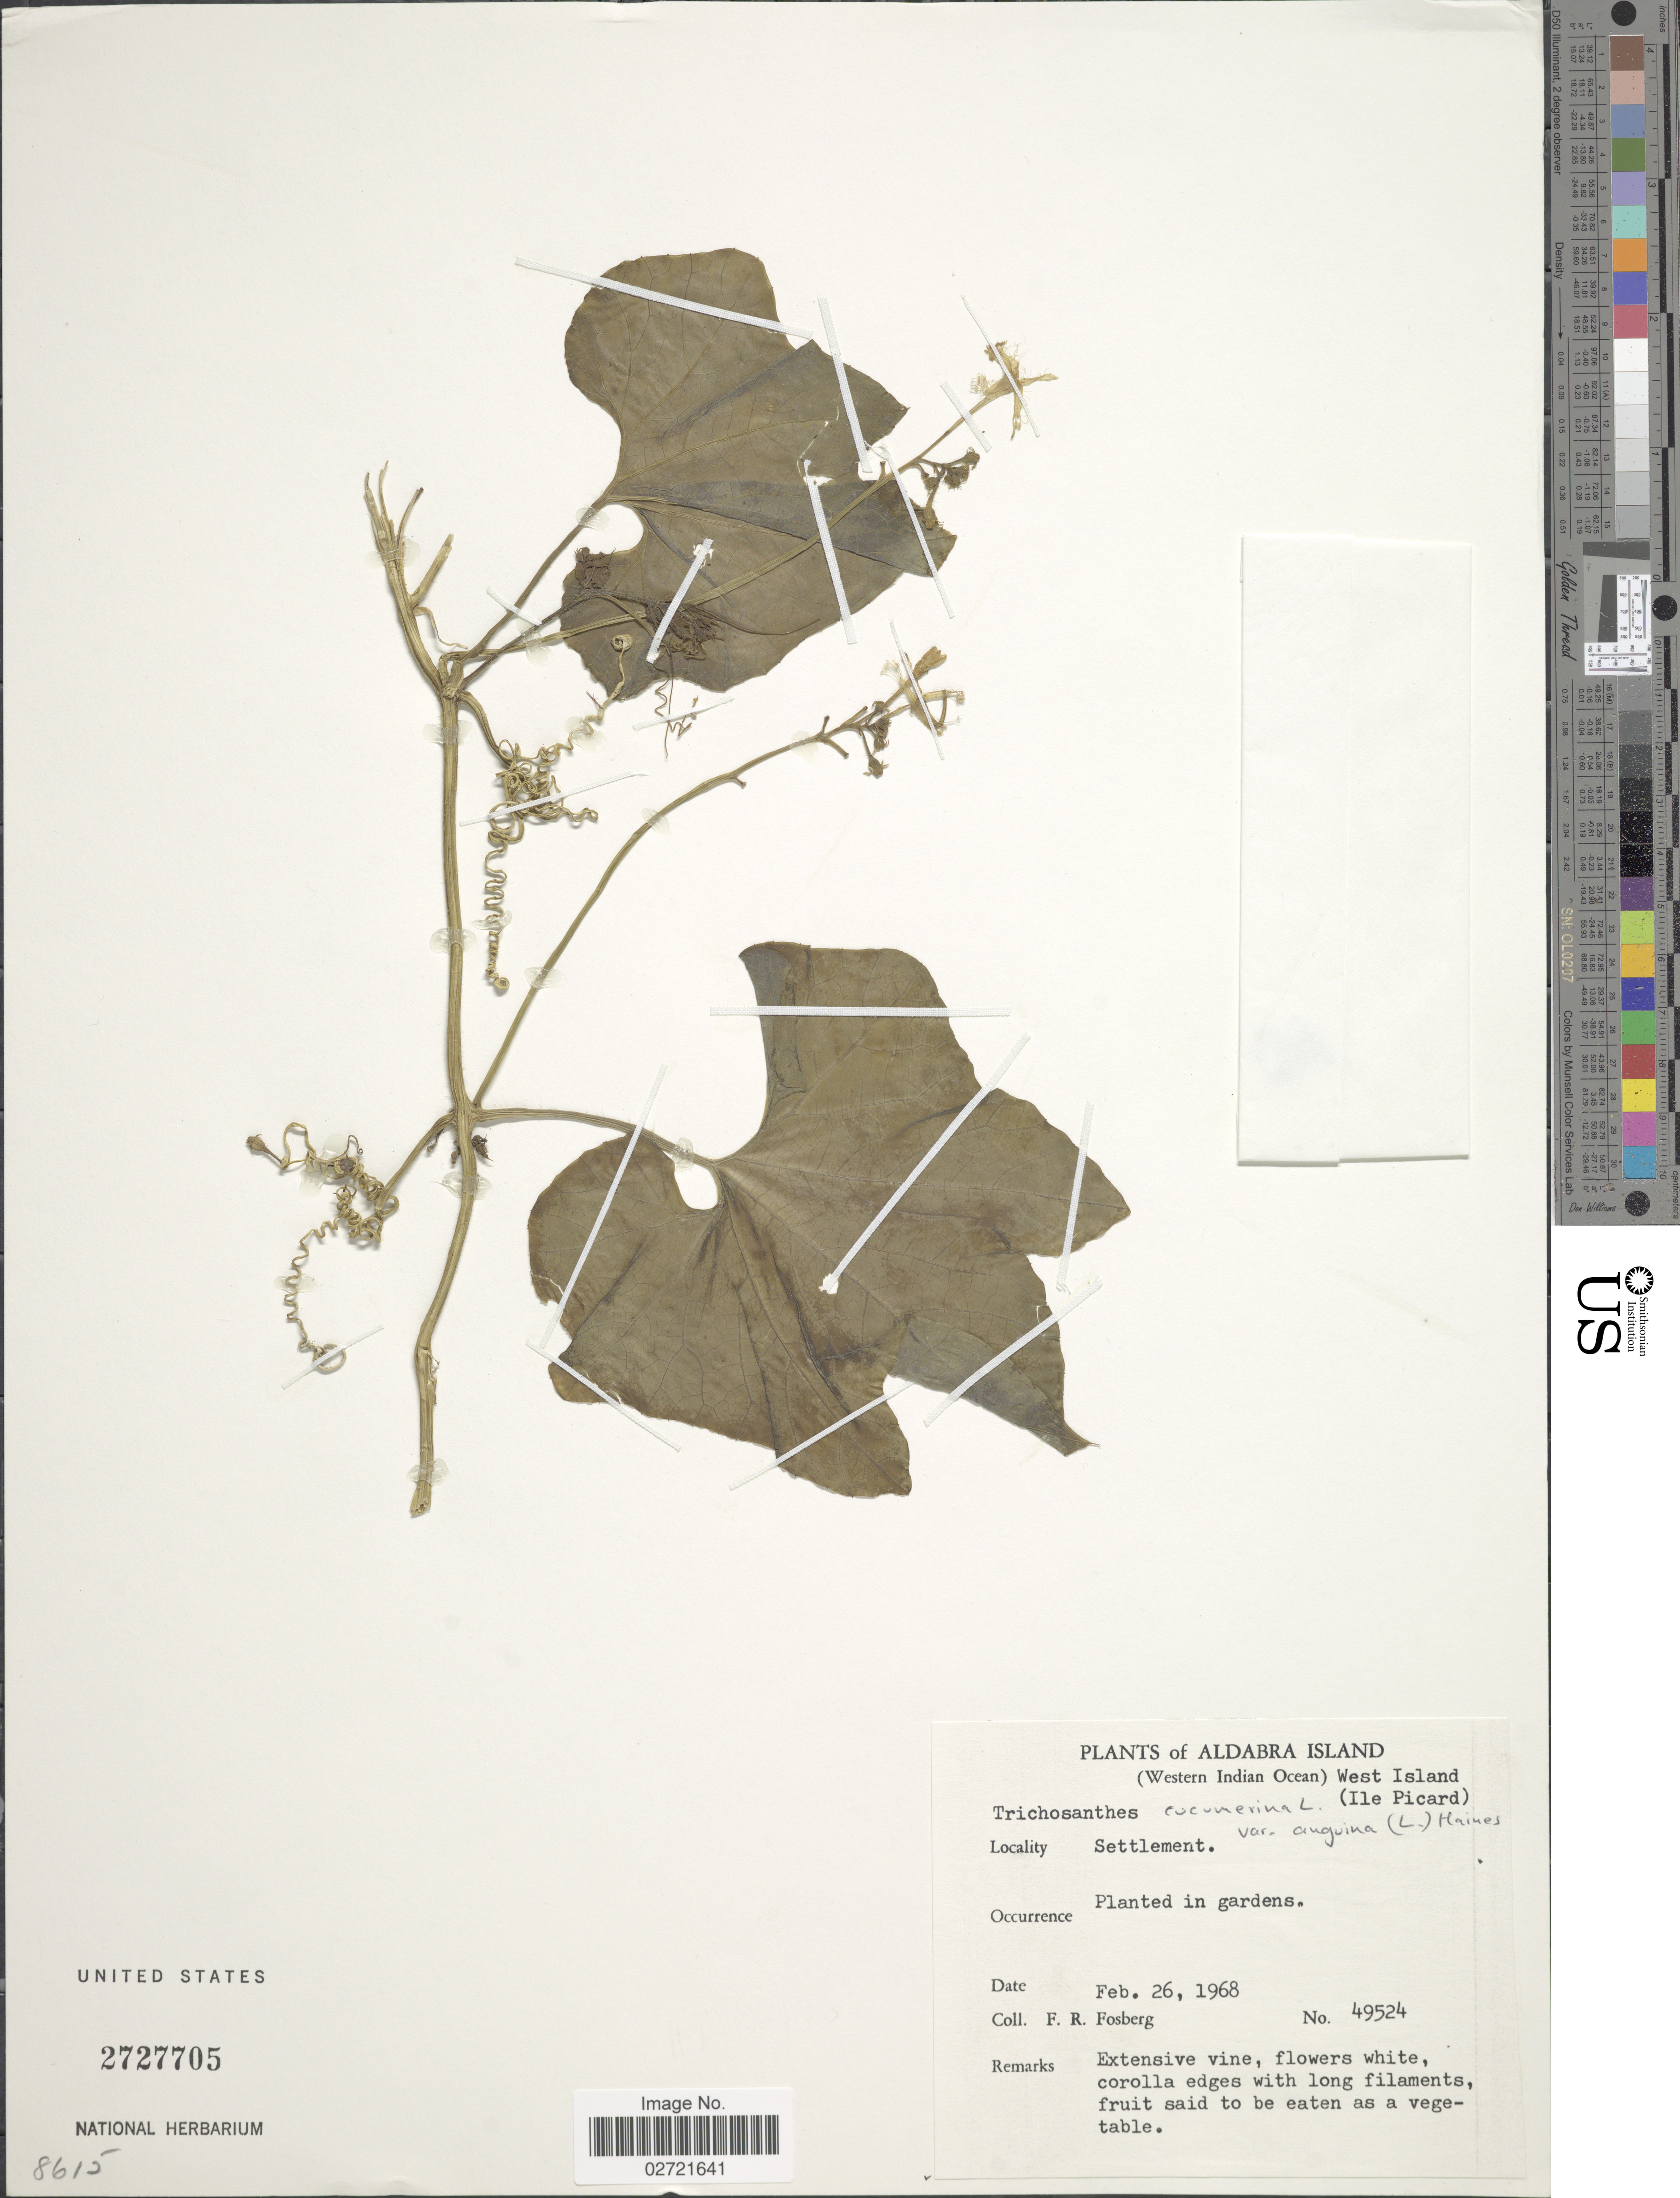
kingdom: Plantae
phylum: Tracheophyta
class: Magnoliopsida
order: Cucurbitales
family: Cucurbitaceae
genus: Trichosanthes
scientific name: Trichosanthes cucumerina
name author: L.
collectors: F. R. Fosberg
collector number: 49524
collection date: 1968-02-26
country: Seychelles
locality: Aldabral Island, (Western Indian Ocean) West Island (Ile Picard) Settlement. Planted in gardens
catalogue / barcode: US 2727705